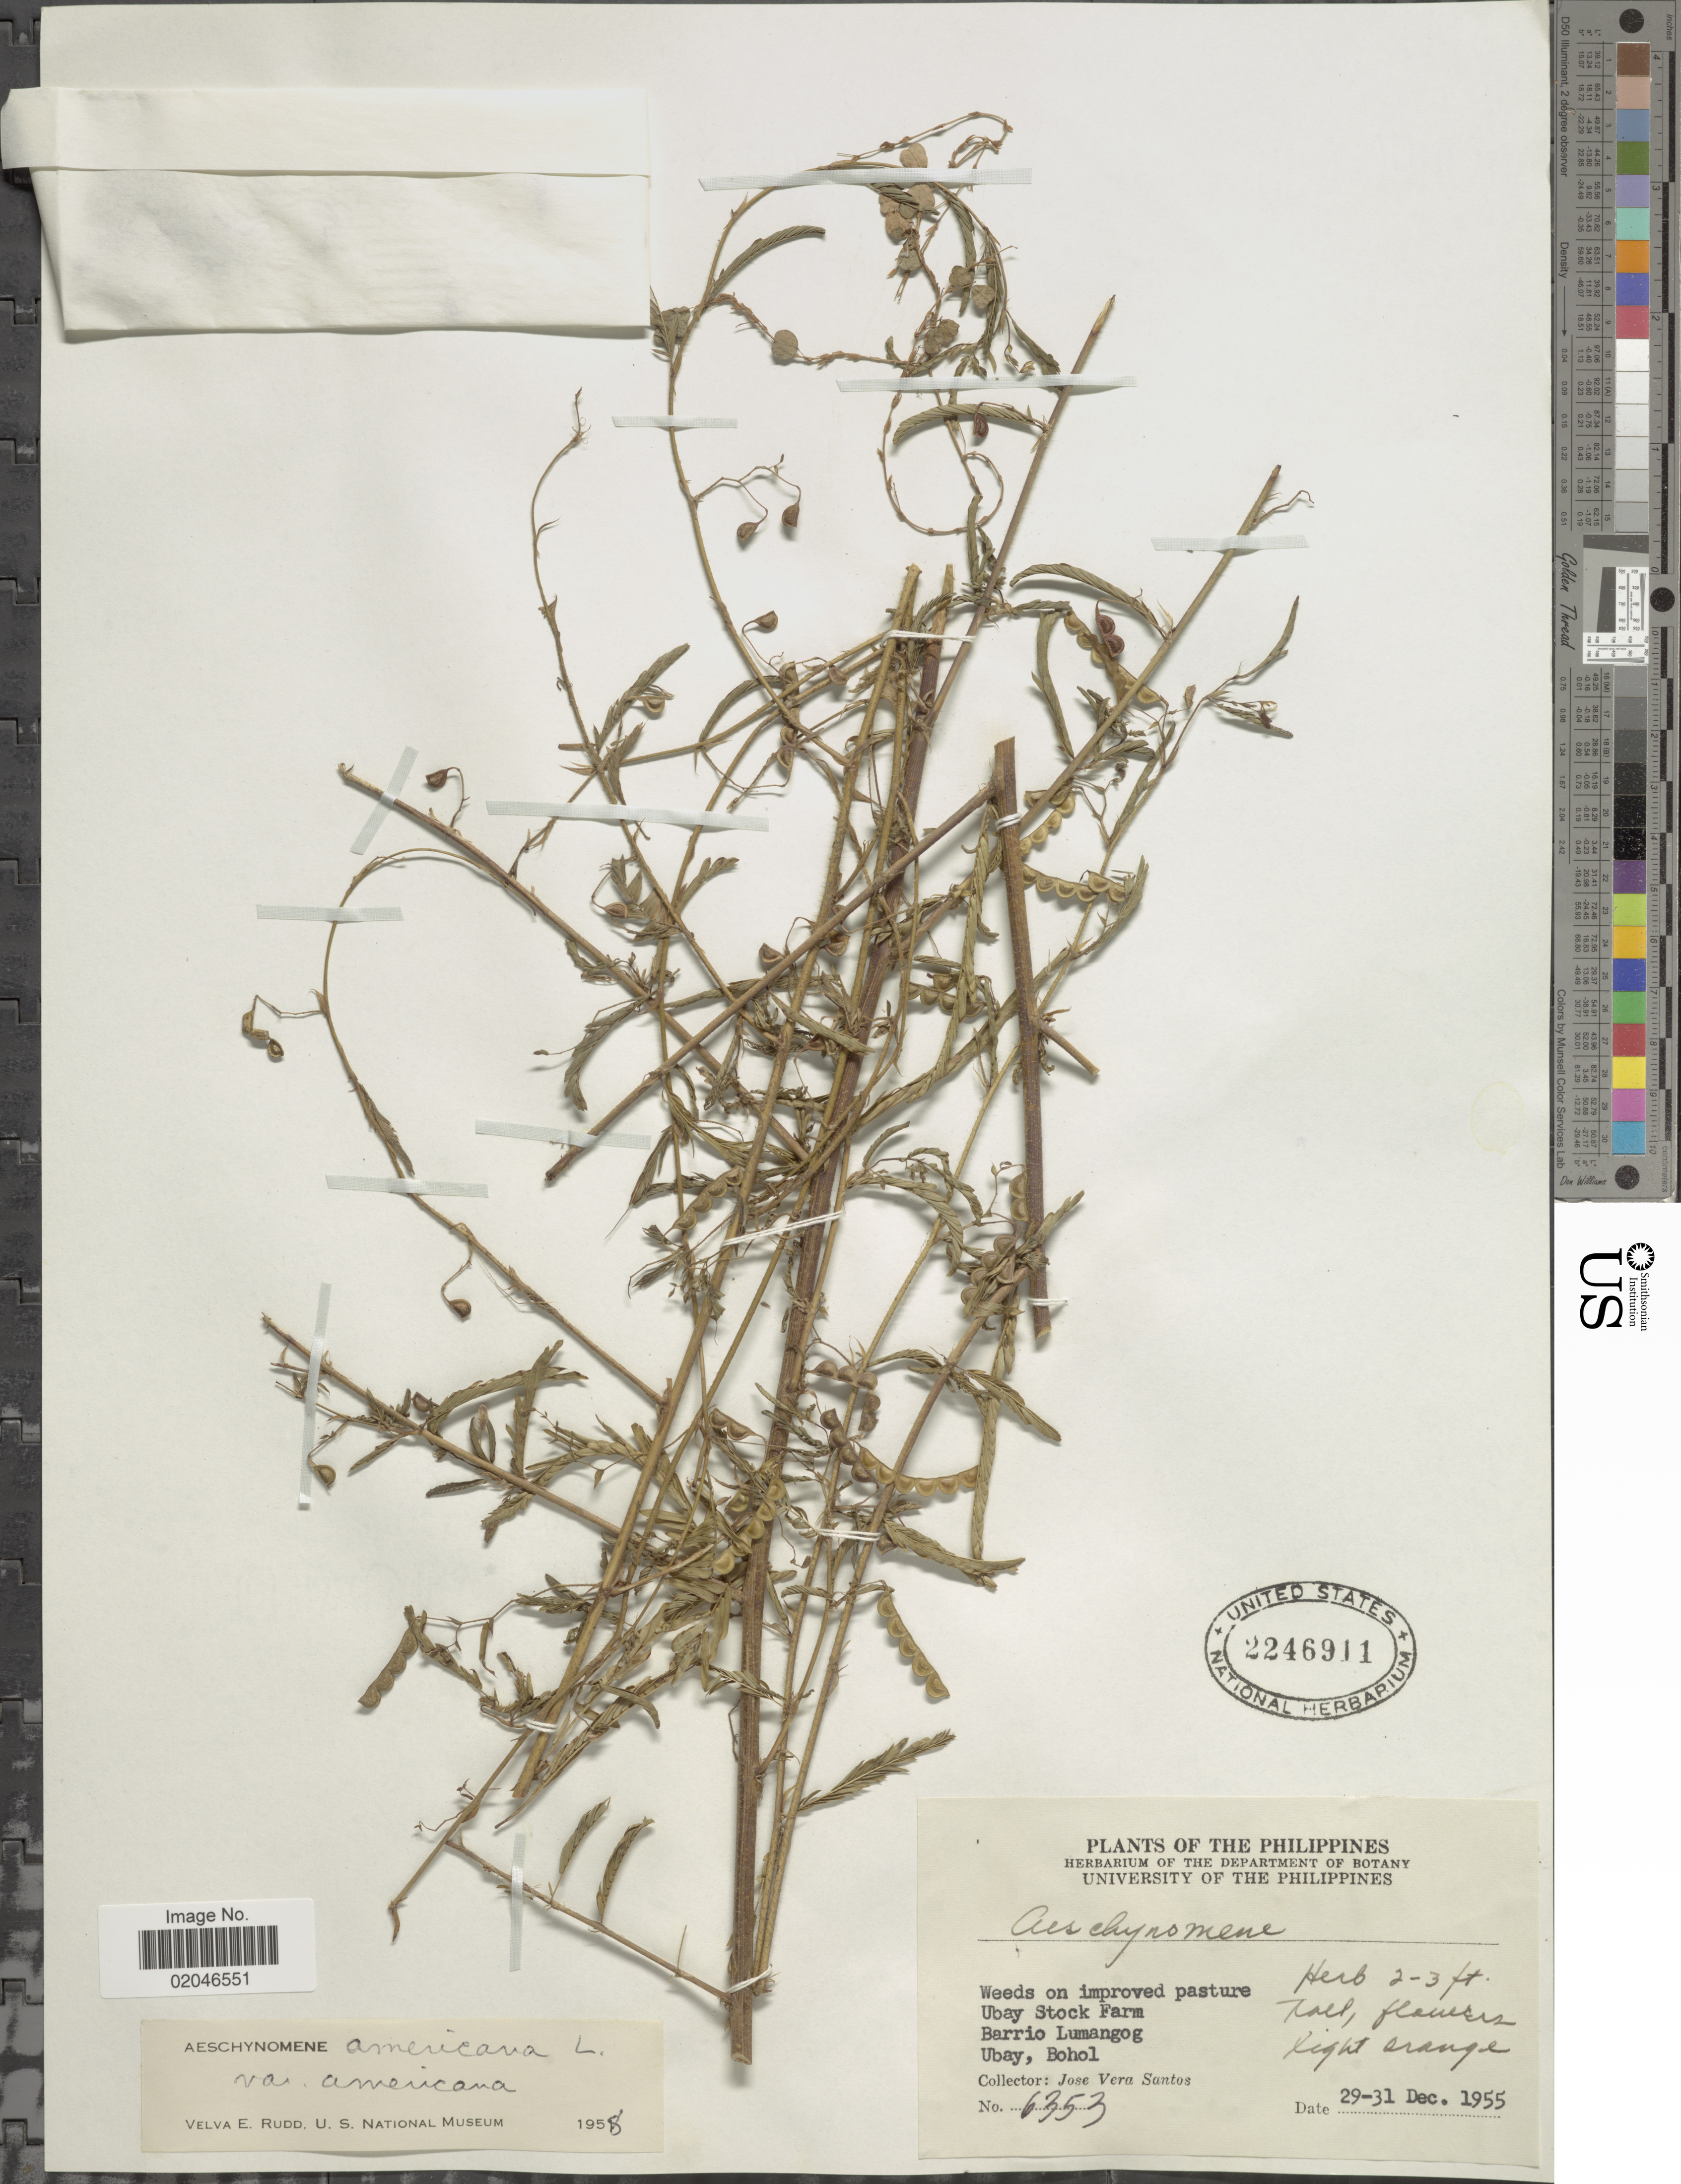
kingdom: Plantae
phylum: Tracheophyta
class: Magnoliopsida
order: Fabales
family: Fabaceae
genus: Aeschynomene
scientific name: Aeschynomene americana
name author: L.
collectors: J. Vera Santos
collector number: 6353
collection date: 1955-12-29/1955-12-31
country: Philippines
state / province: Central Visayas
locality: Weeds on improved pasture Ubay Stock Farm, barrio Lumangog, Ubay, Bohol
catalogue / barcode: US 2246911